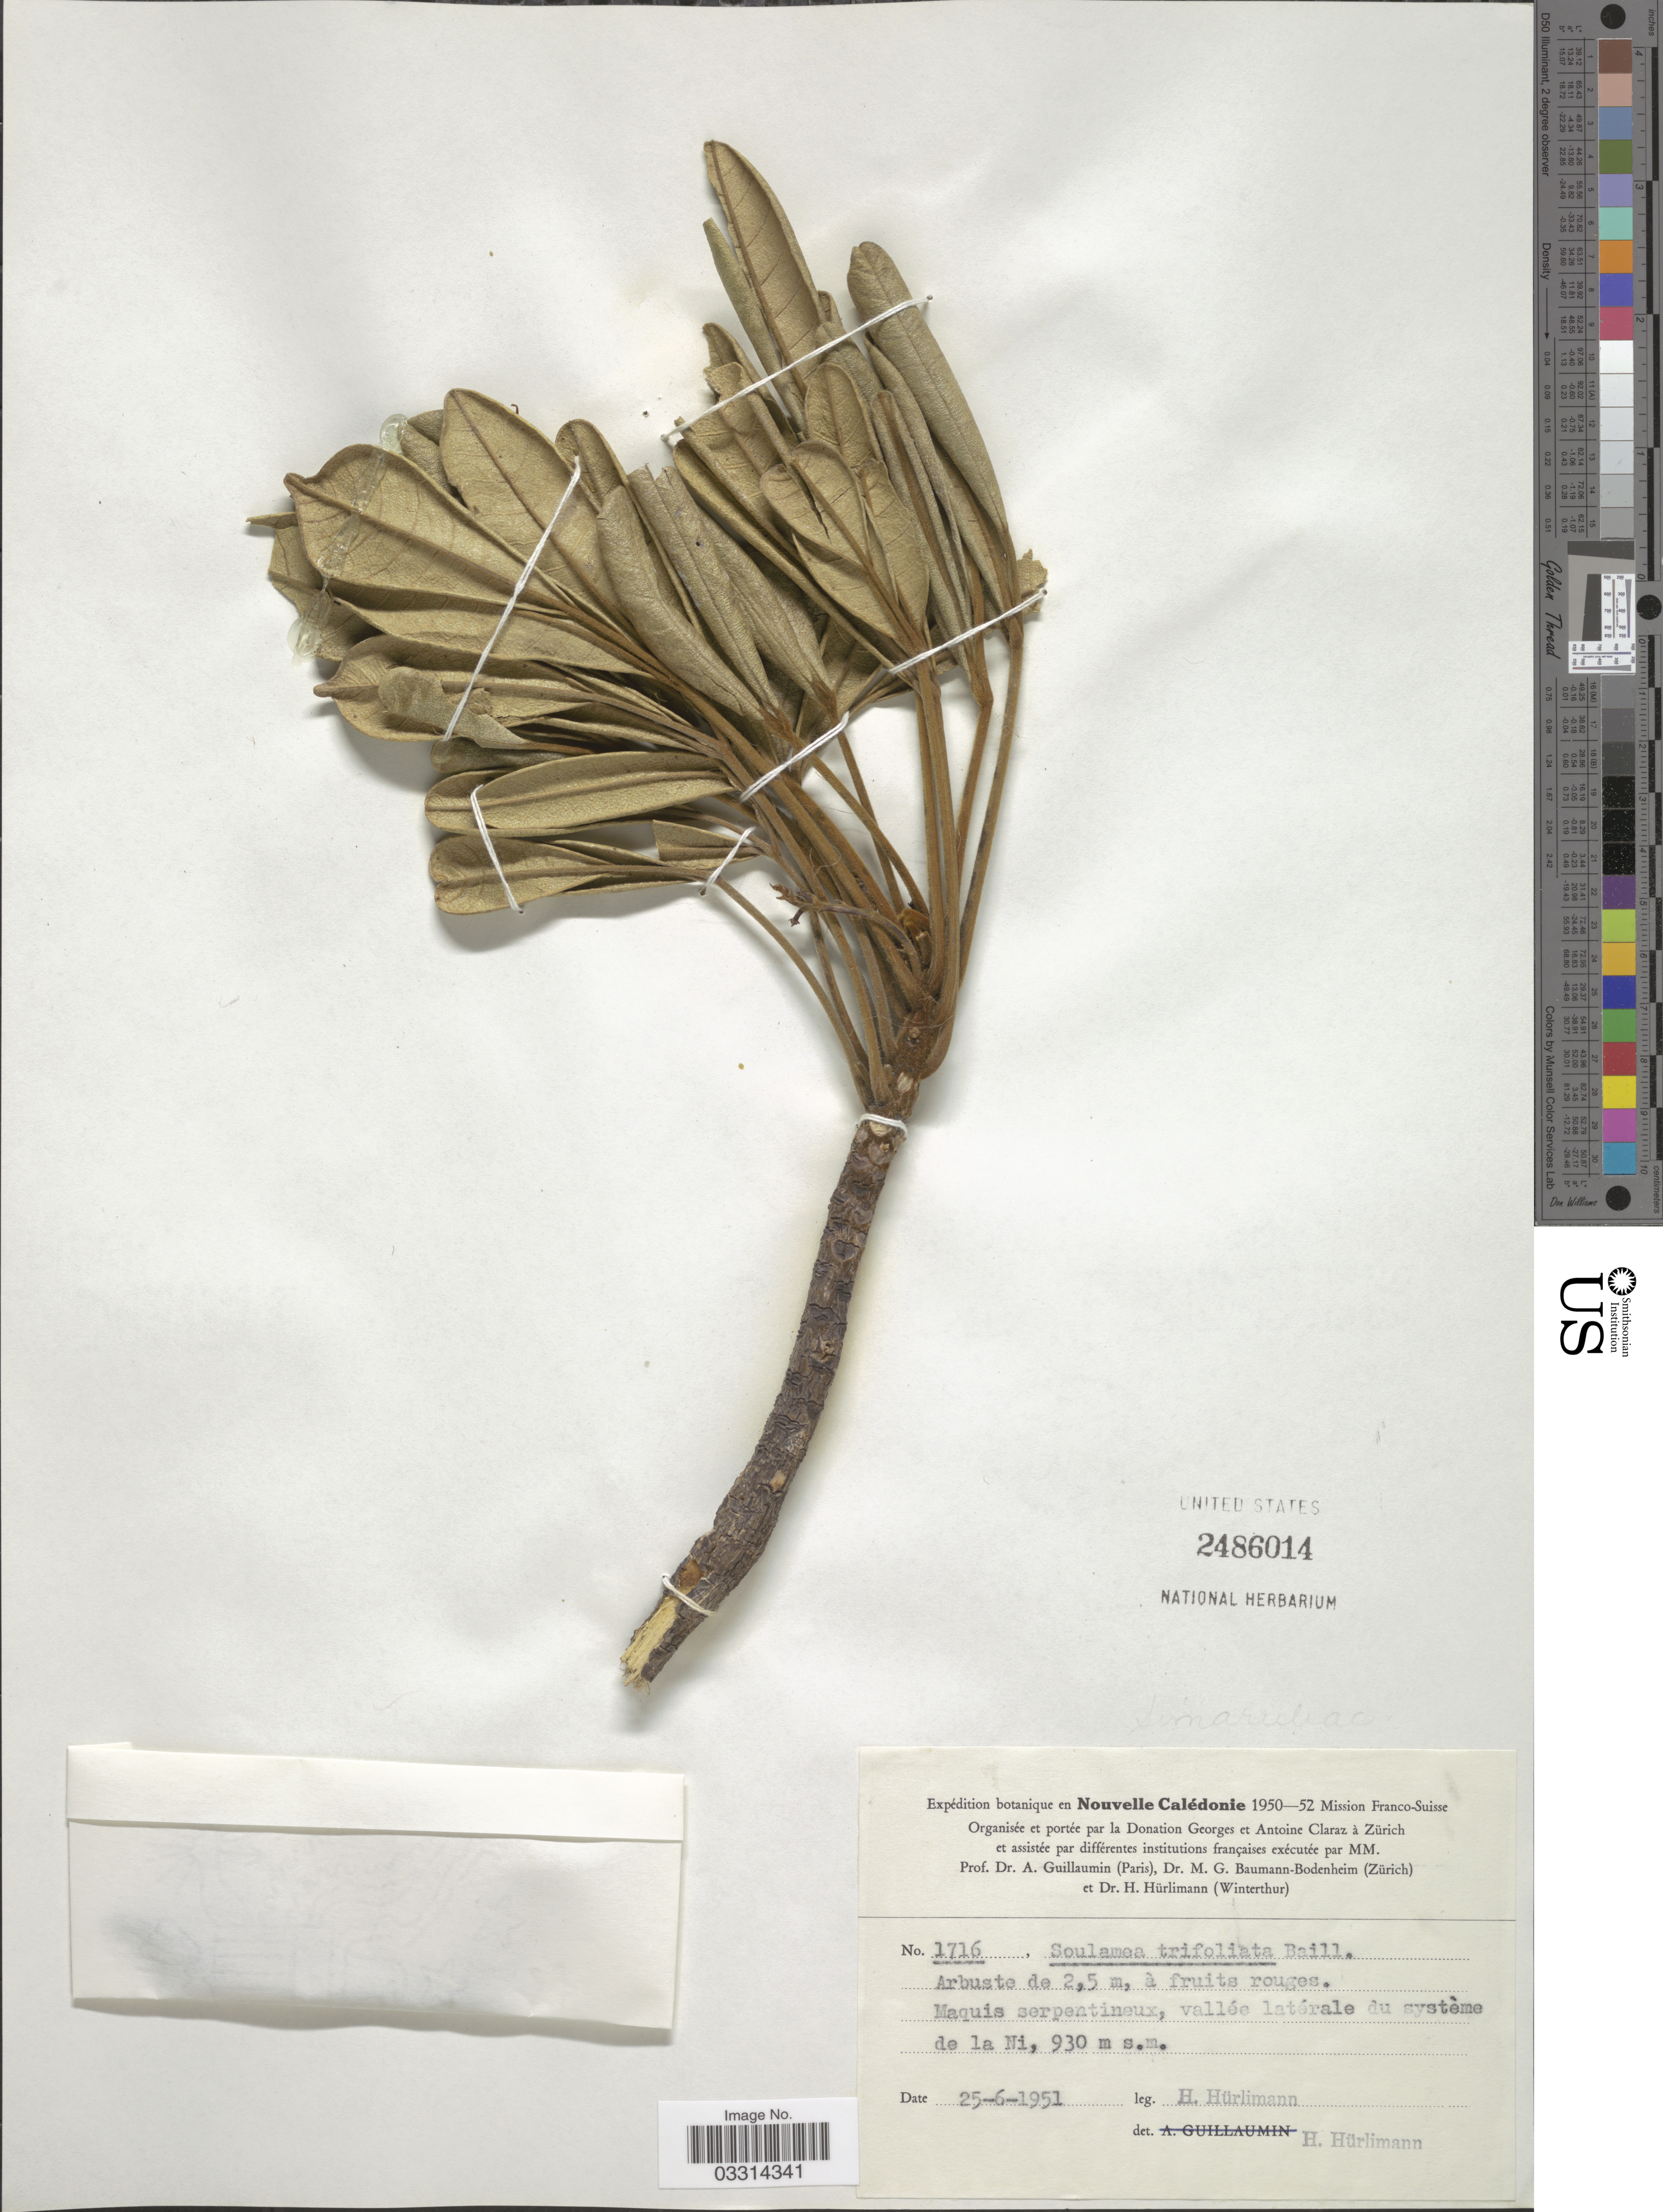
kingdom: Plantae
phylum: Tracheophyta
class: Magnoliopsida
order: Sapindales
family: Simaroubaceae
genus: Soulamea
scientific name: Soulamea trifoliata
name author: Baill.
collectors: H. Hürlimann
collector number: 1716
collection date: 1951-06-25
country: New Caledonia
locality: Maquis serpentineux, vallée latérale du système de la Ni.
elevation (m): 930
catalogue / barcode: US 2486014